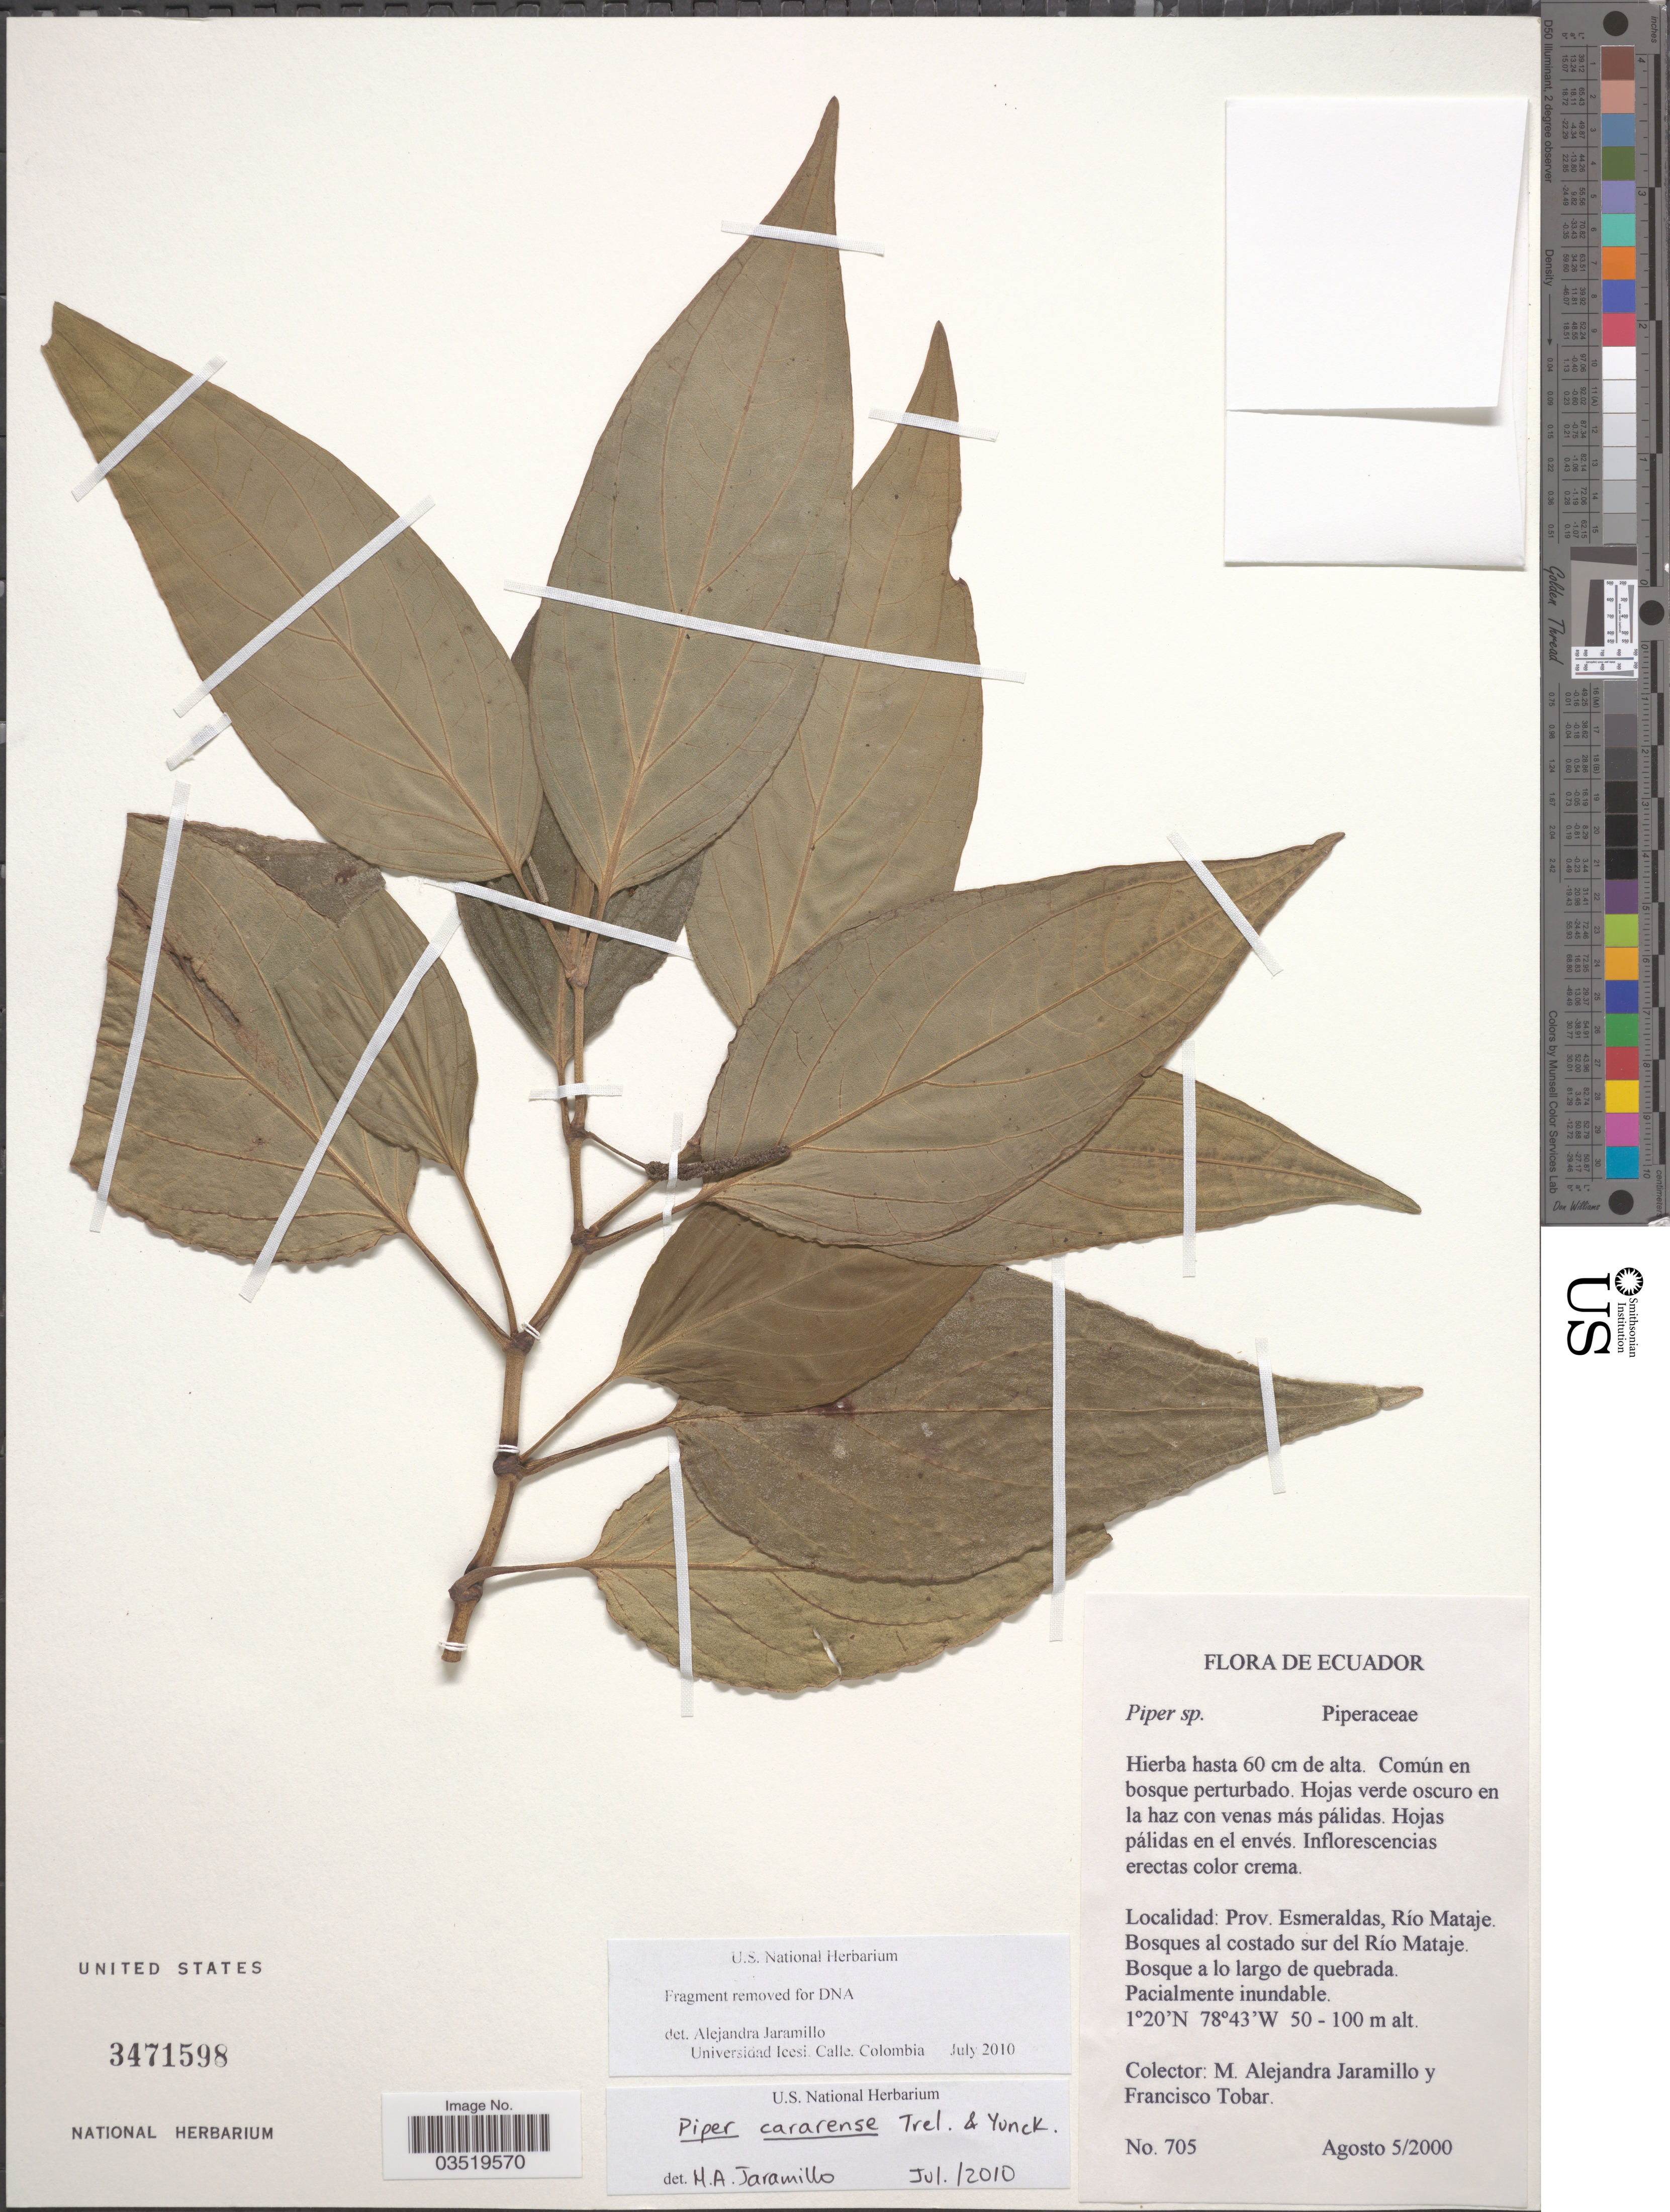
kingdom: Plantae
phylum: Tracheophyta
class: Magnoliopsida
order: Piperales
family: Piperaceae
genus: Piper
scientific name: Piper cararense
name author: Trel. & Yunck.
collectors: M. A. Jaramillo & F. Tobar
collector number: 705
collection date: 2000-08-05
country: Ecuador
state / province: Esmeraldas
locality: Río Mataje. Bosques al costado sur del Río Mataje. Bosque a lo largo de quebrada.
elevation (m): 50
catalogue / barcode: US 3471598